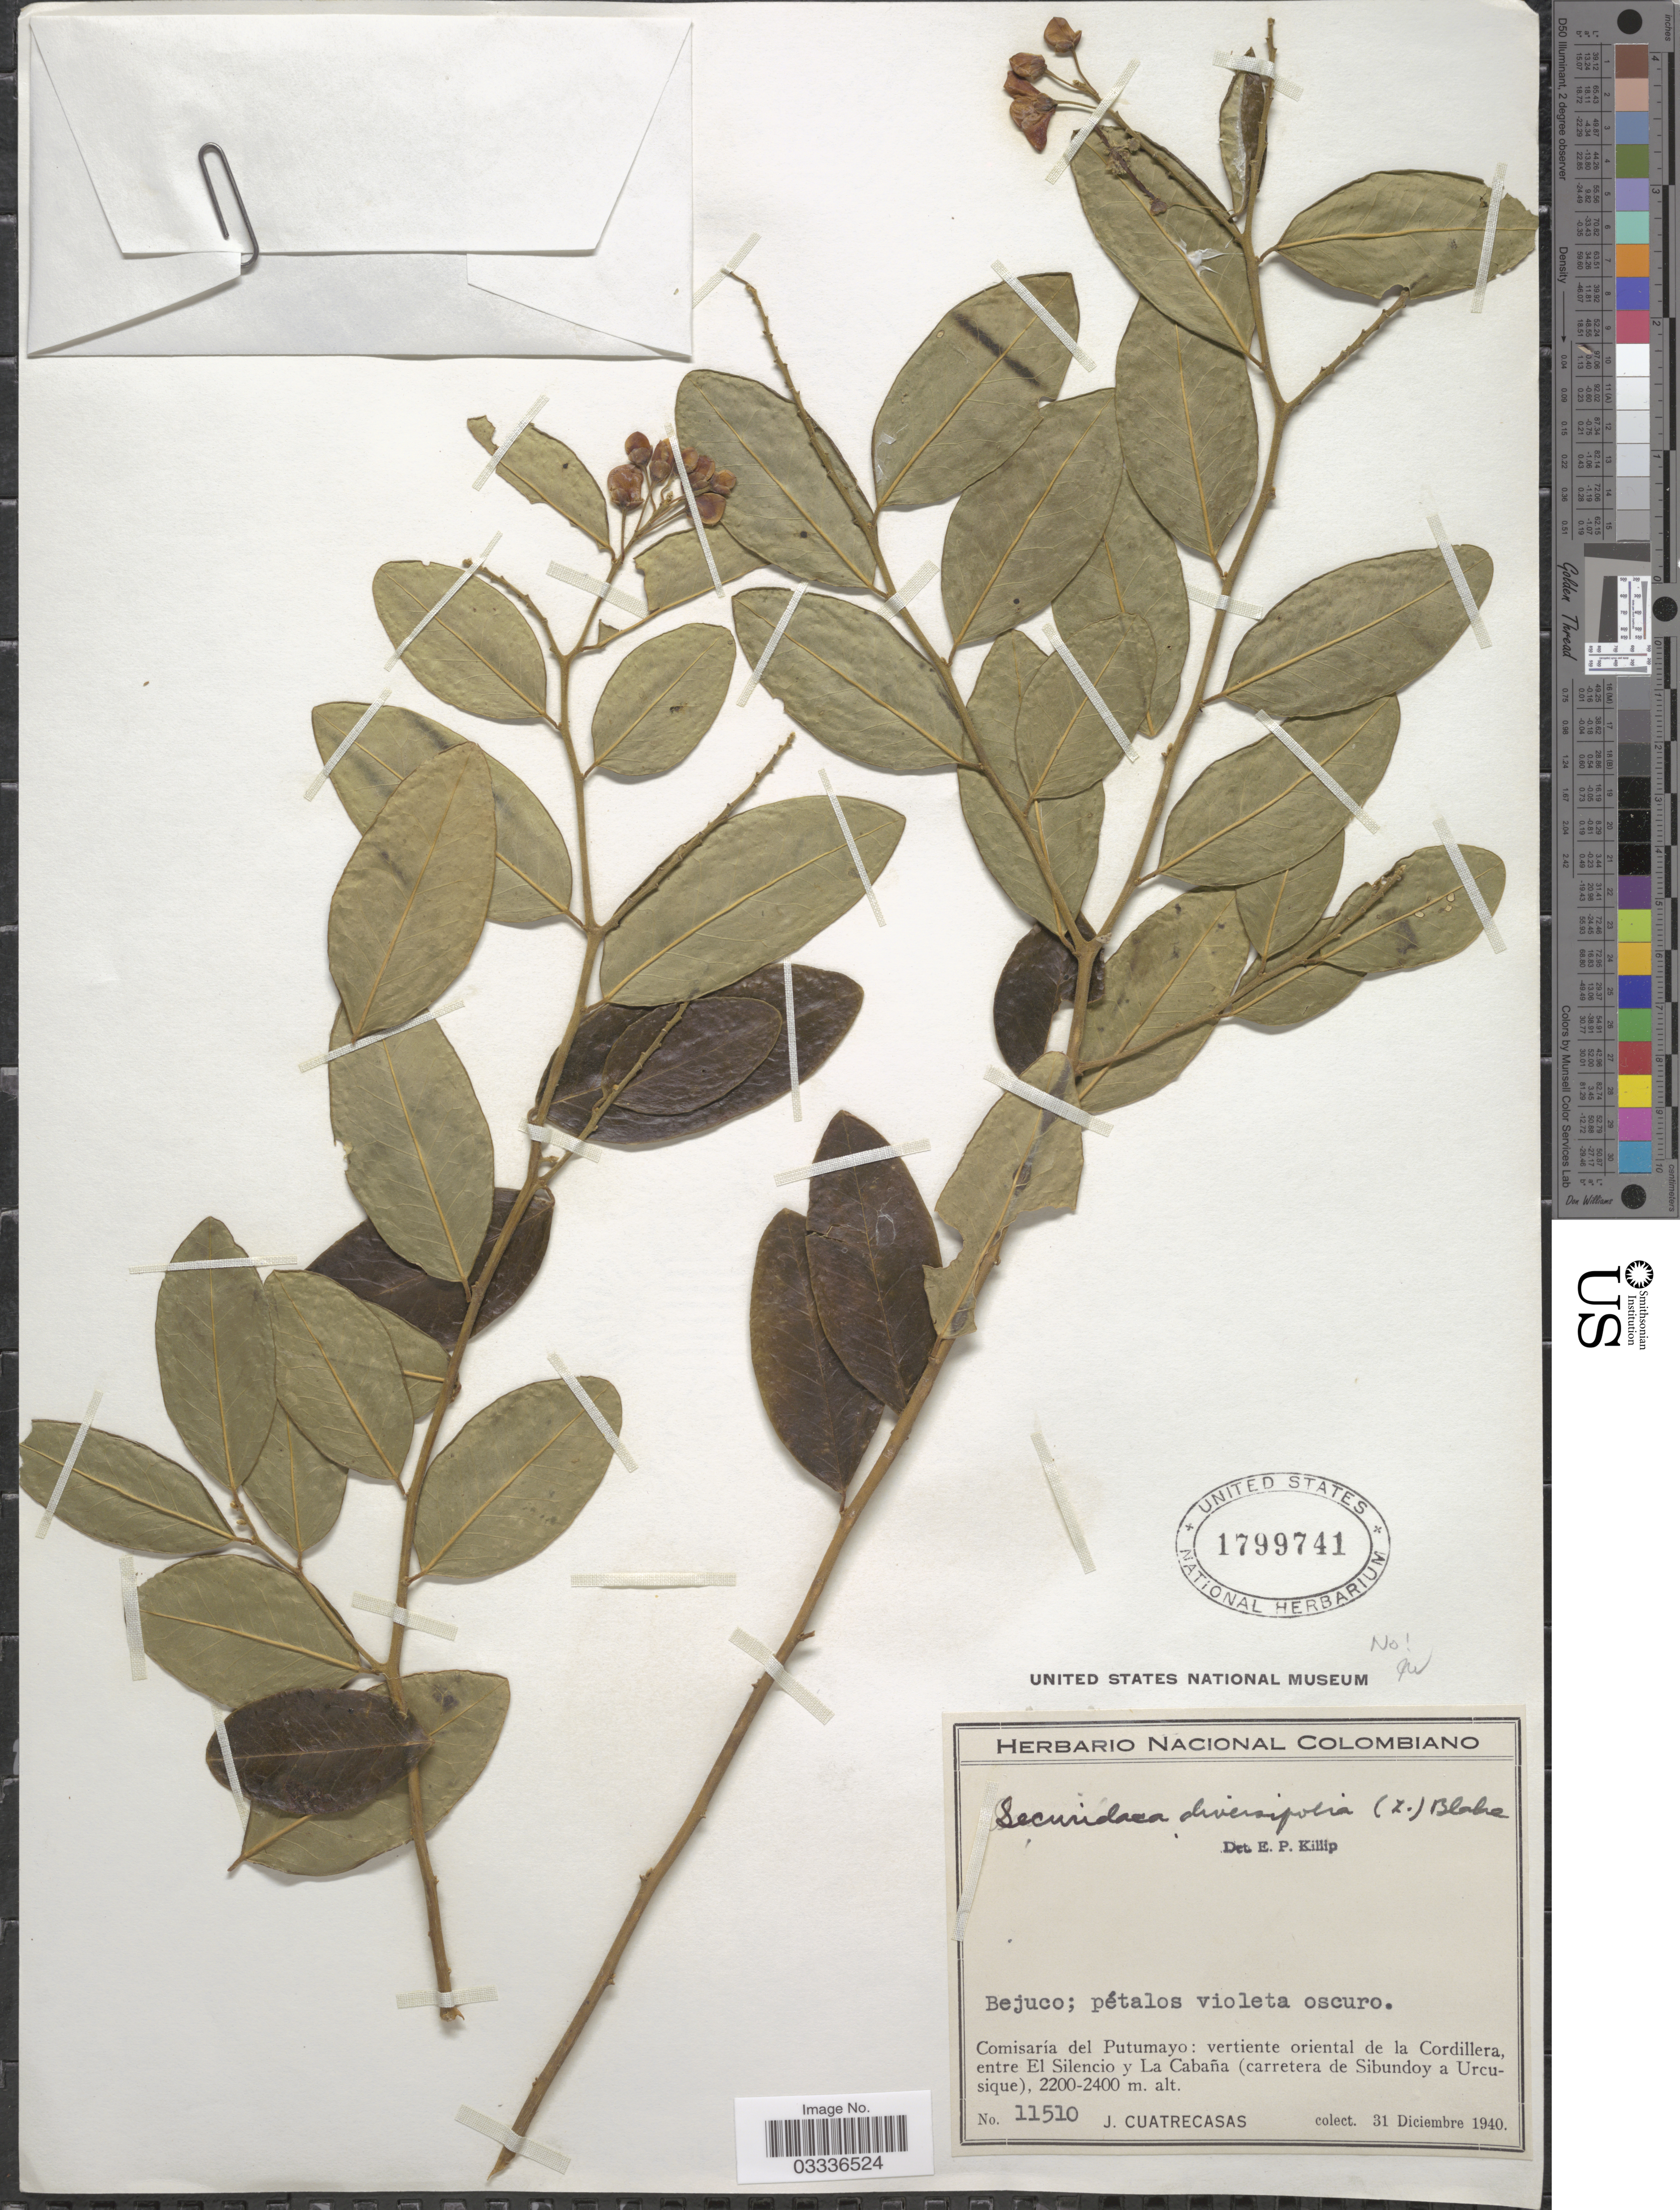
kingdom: Plantae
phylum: Tracheophyta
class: Magnoliopsida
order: Fabales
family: Polygalaceae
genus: Securidaca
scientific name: Securidaca planchoniana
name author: Killip & Dugand G.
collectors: J. Cuatrecasas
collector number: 11510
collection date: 1940-12-31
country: Colombia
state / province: Putumayo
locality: Comisaría del Putumayo: vertiente oriental de la Cordillera, entre El Silencio y La Cabaña (carretera de Sibundoy a Urcusique).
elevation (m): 2200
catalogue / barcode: US 1799741